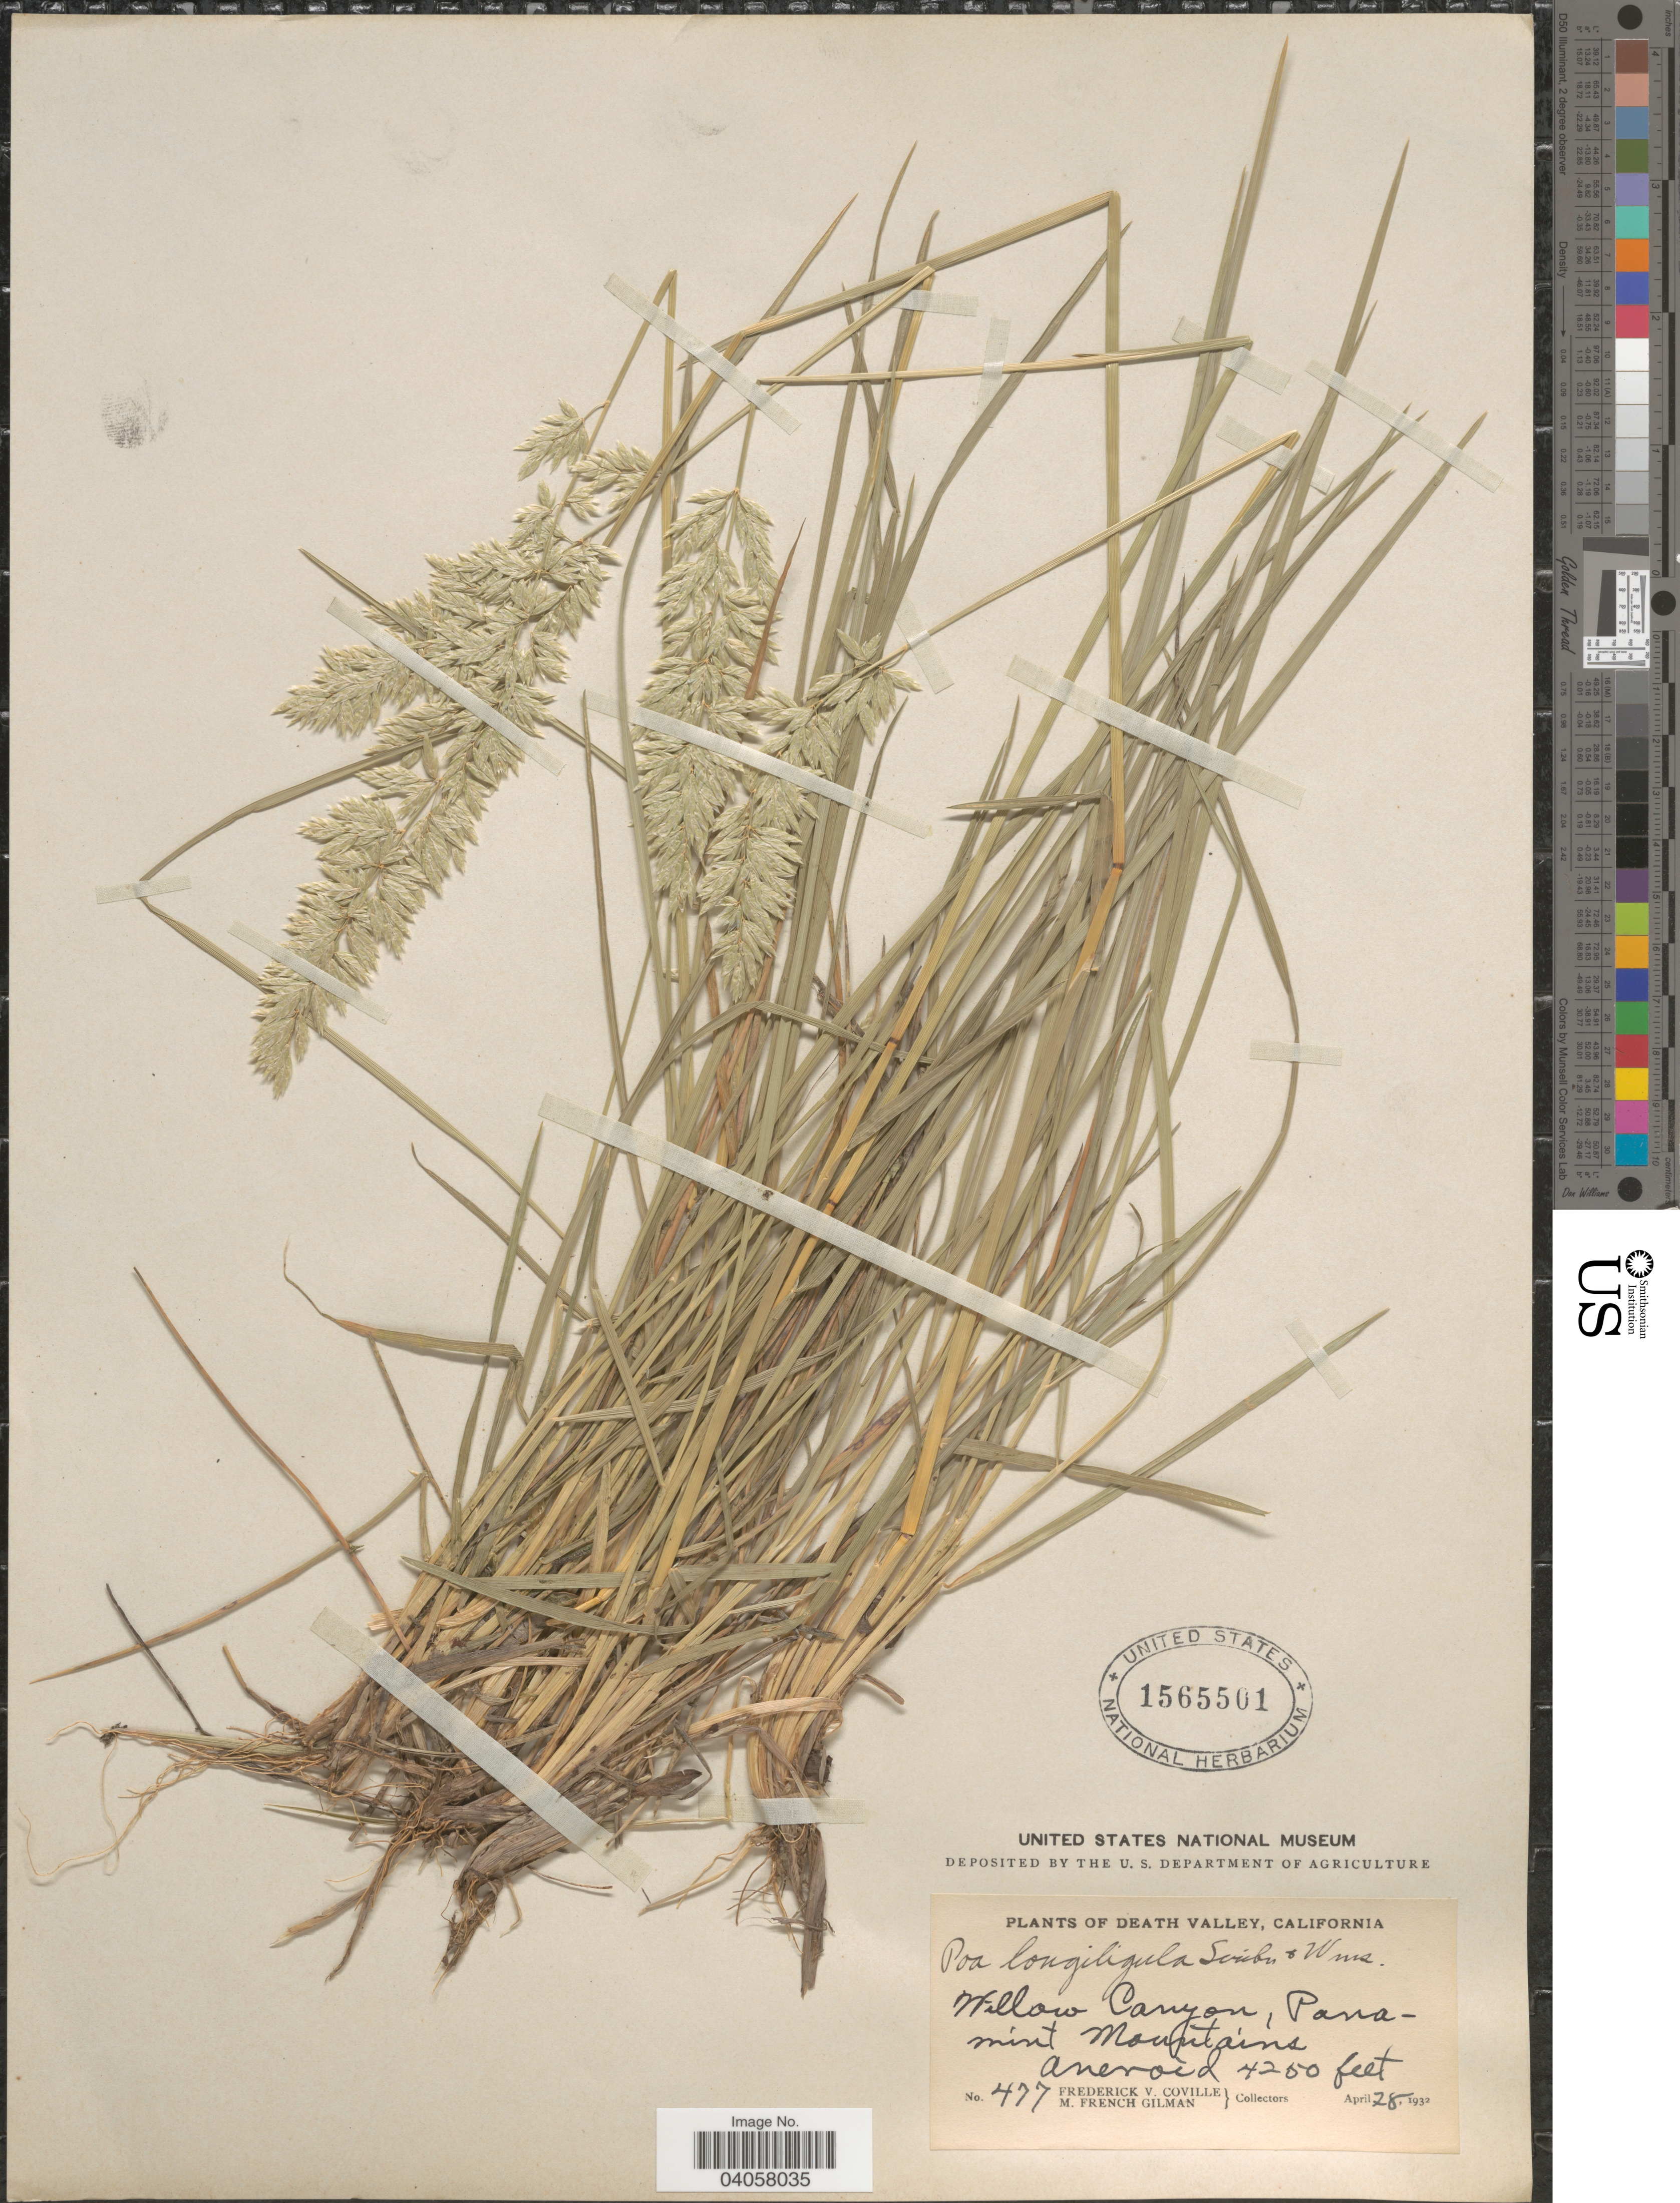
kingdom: Plantae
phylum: Tracheophyta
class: Liliopsida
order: Poales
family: Poaceae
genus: Poa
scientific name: Poa fendleriana subsp. longiligula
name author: (Scribn. & T.A. Williams) Soreng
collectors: F. V. Coville & M. F. Gilman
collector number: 477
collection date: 1932-04-28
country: United States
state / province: California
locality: Death Valley. Willow Canyon, Panamint Mountains.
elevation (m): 1295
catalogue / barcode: US 1565501